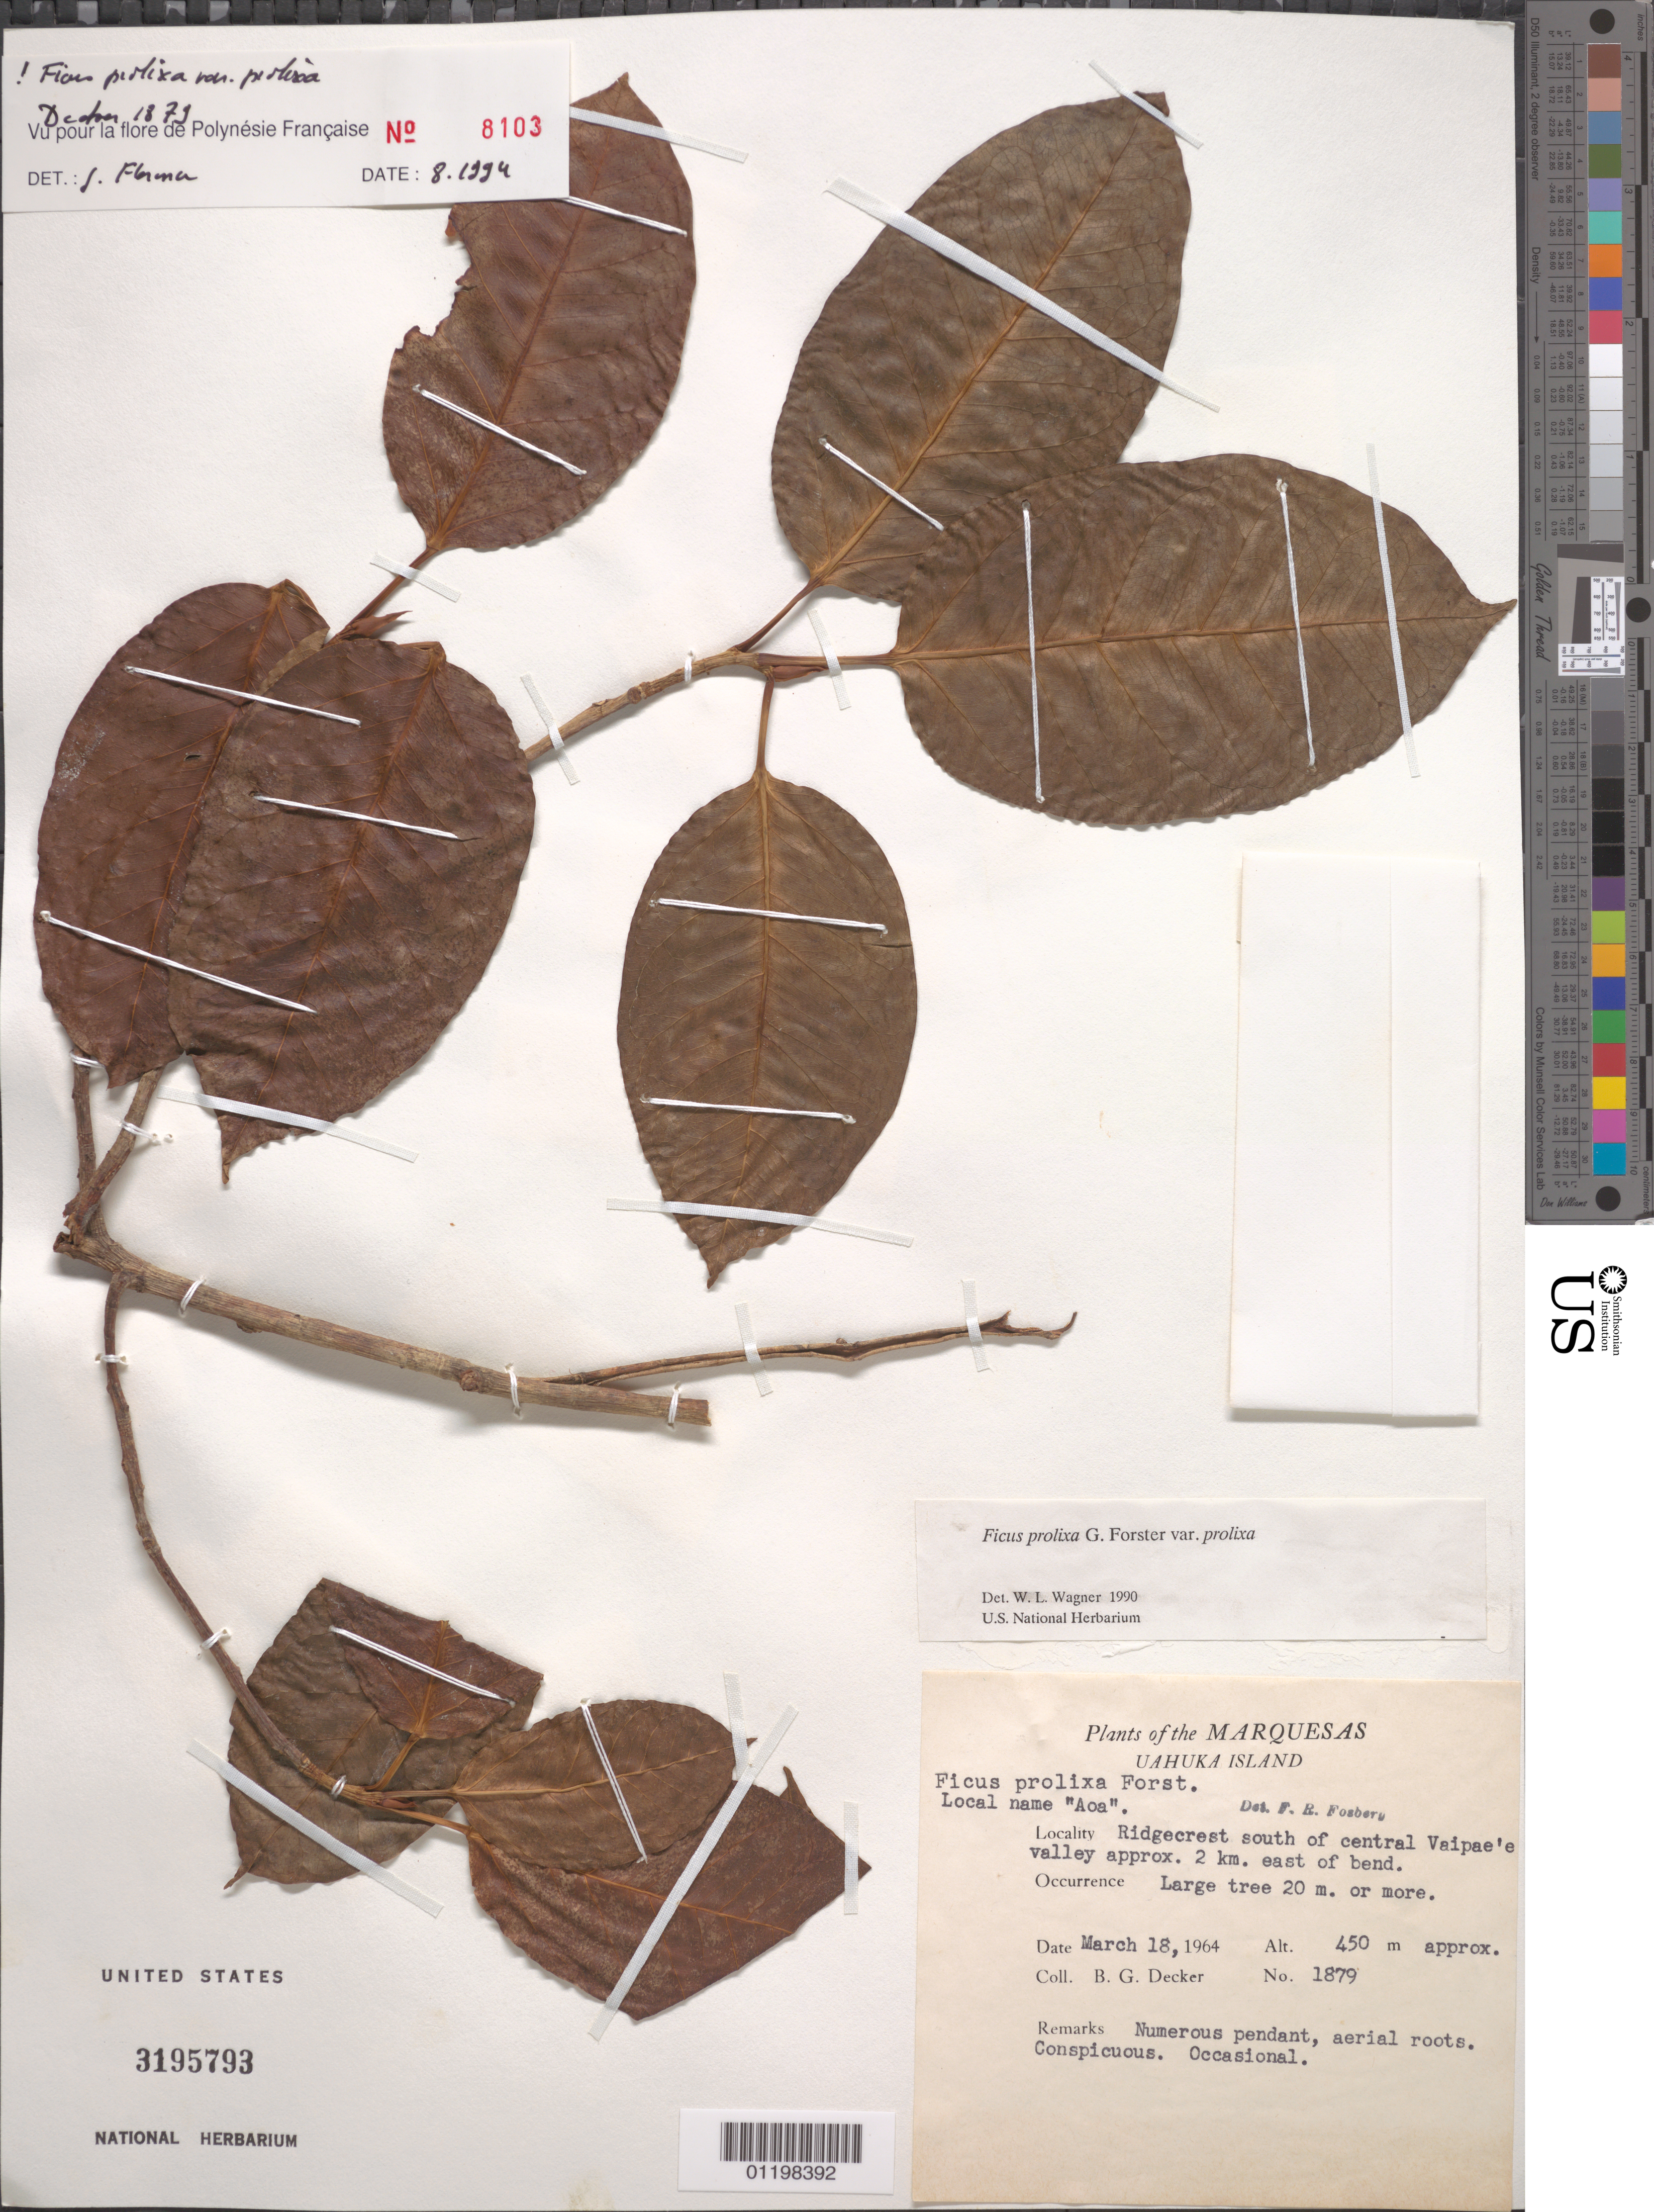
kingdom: Plantae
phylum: Tracheophyta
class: Magnoliopsida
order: Rosales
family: Moraceae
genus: Ficus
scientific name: Ficus prolixa var. prolixa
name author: G. Forst.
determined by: Wagner, W. L., (BOT), Smithsonian Institution - National Museum of Natural History (UNITED STATES)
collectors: B. G. Decker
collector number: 1879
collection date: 1964-03-18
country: French Polynesia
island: Ua Huka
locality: ridgecrest S of central Vaipae'e Valley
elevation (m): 450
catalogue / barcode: US 3195793